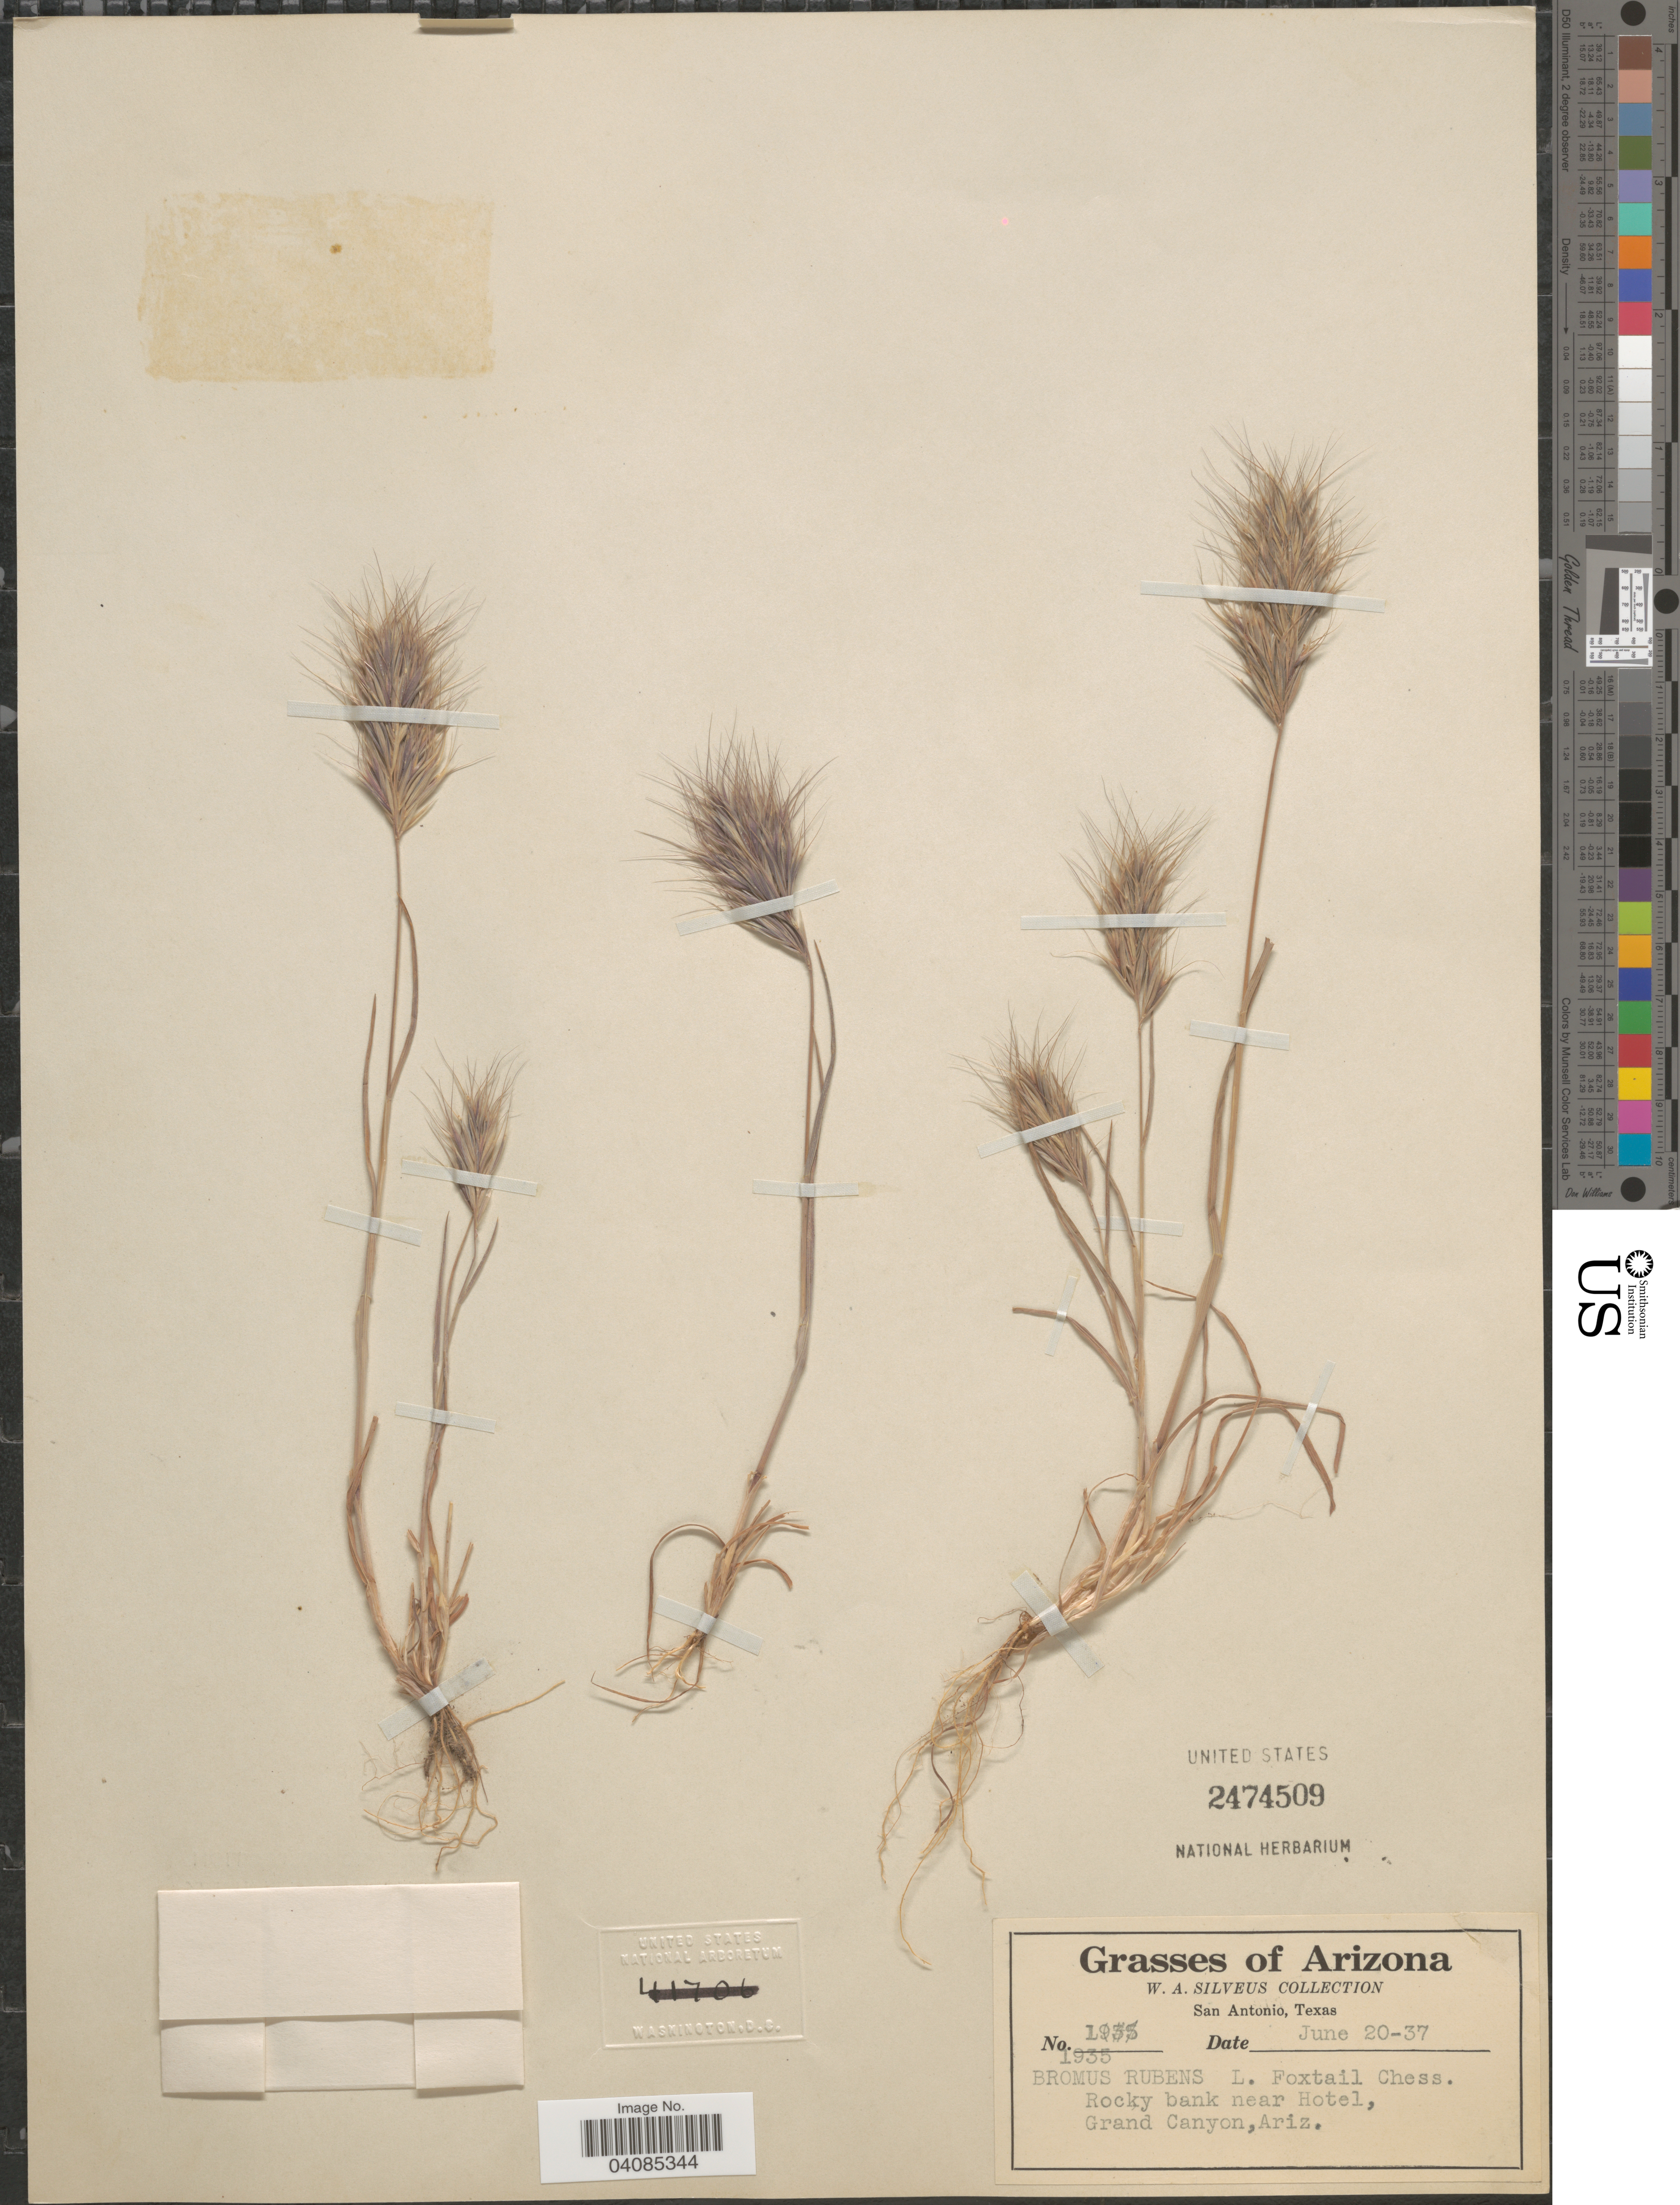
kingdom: Plantae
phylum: Tracheophyta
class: Liliopsida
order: Poales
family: Poaceae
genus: Bromus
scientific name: Bromus rubens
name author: L.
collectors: W. Silveus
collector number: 1935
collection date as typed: Transcribed d/m/y: 20/6/37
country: United States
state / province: Arizona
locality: Rocky bank near Hotel, Grand Canyon.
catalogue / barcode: US 2474509